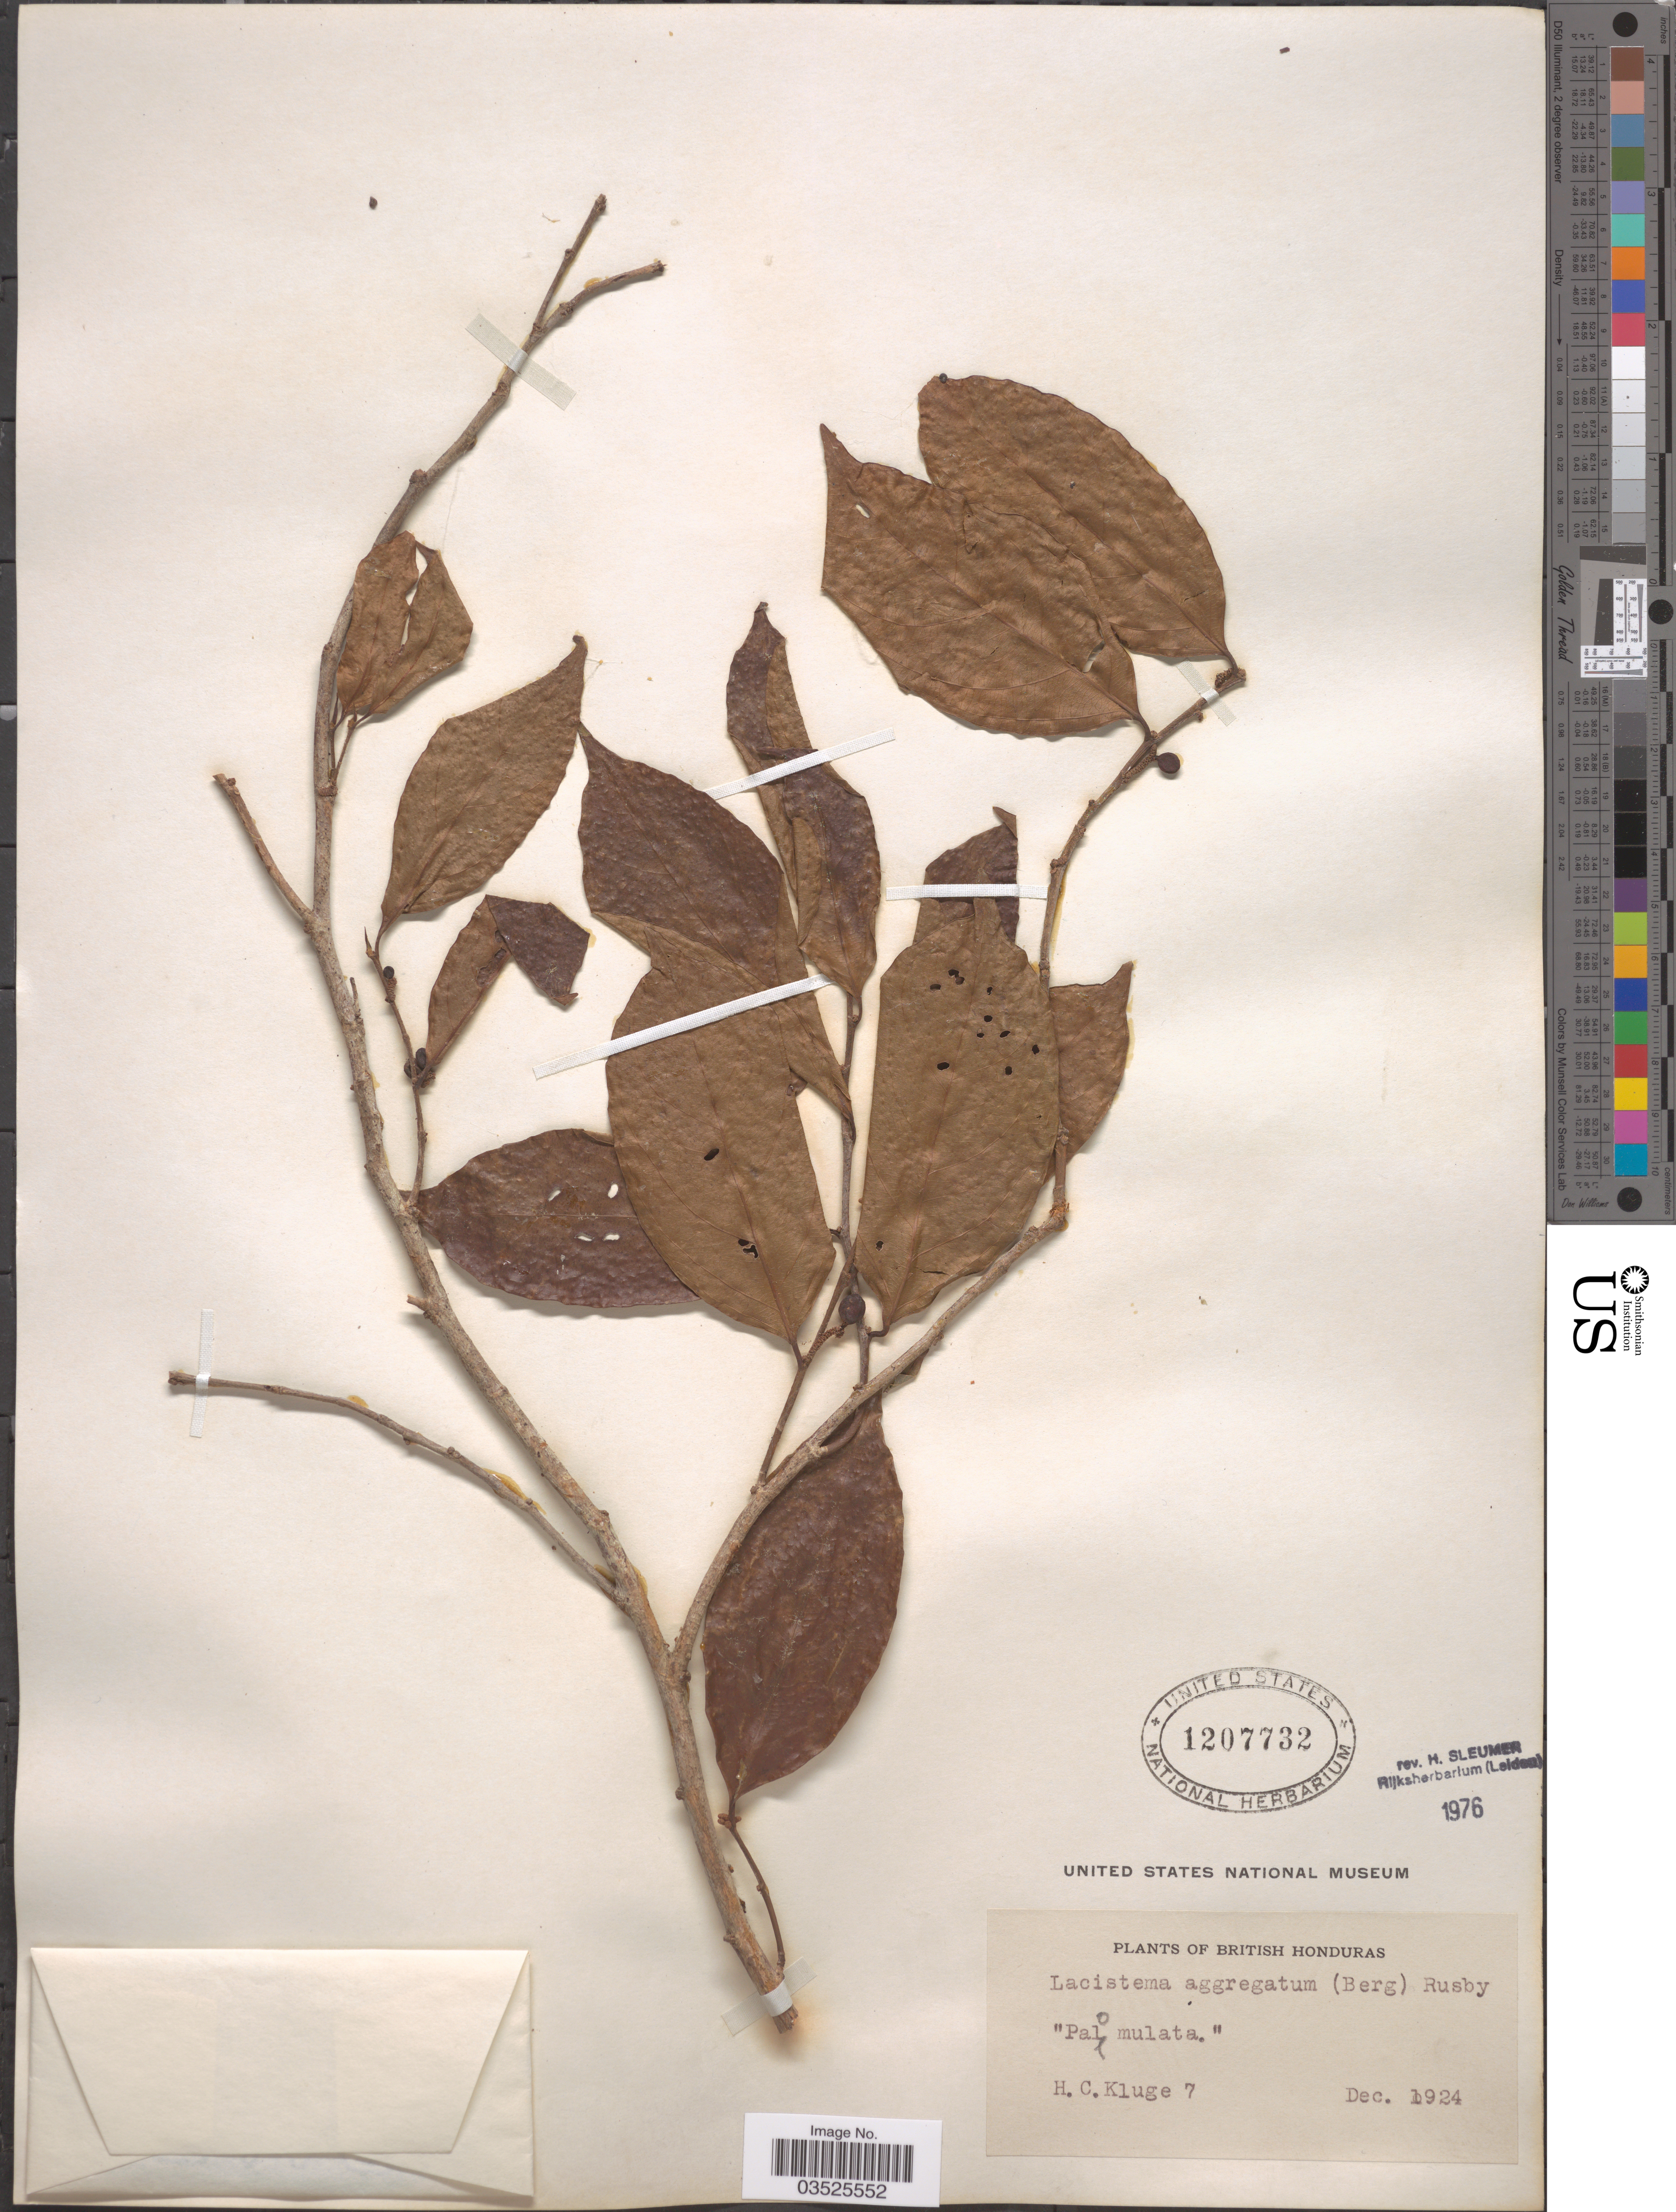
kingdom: Plantae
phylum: Tracheophyta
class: Magnoliopsida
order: Malpighiales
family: Lacistemataceae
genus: Lacistema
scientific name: Lacistema aggregatum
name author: (P.J. Bergius) Rusby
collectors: H. C. Kluge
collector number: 7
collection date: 1924-12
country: Belize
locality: British Honduras.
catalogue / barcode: US 1207732